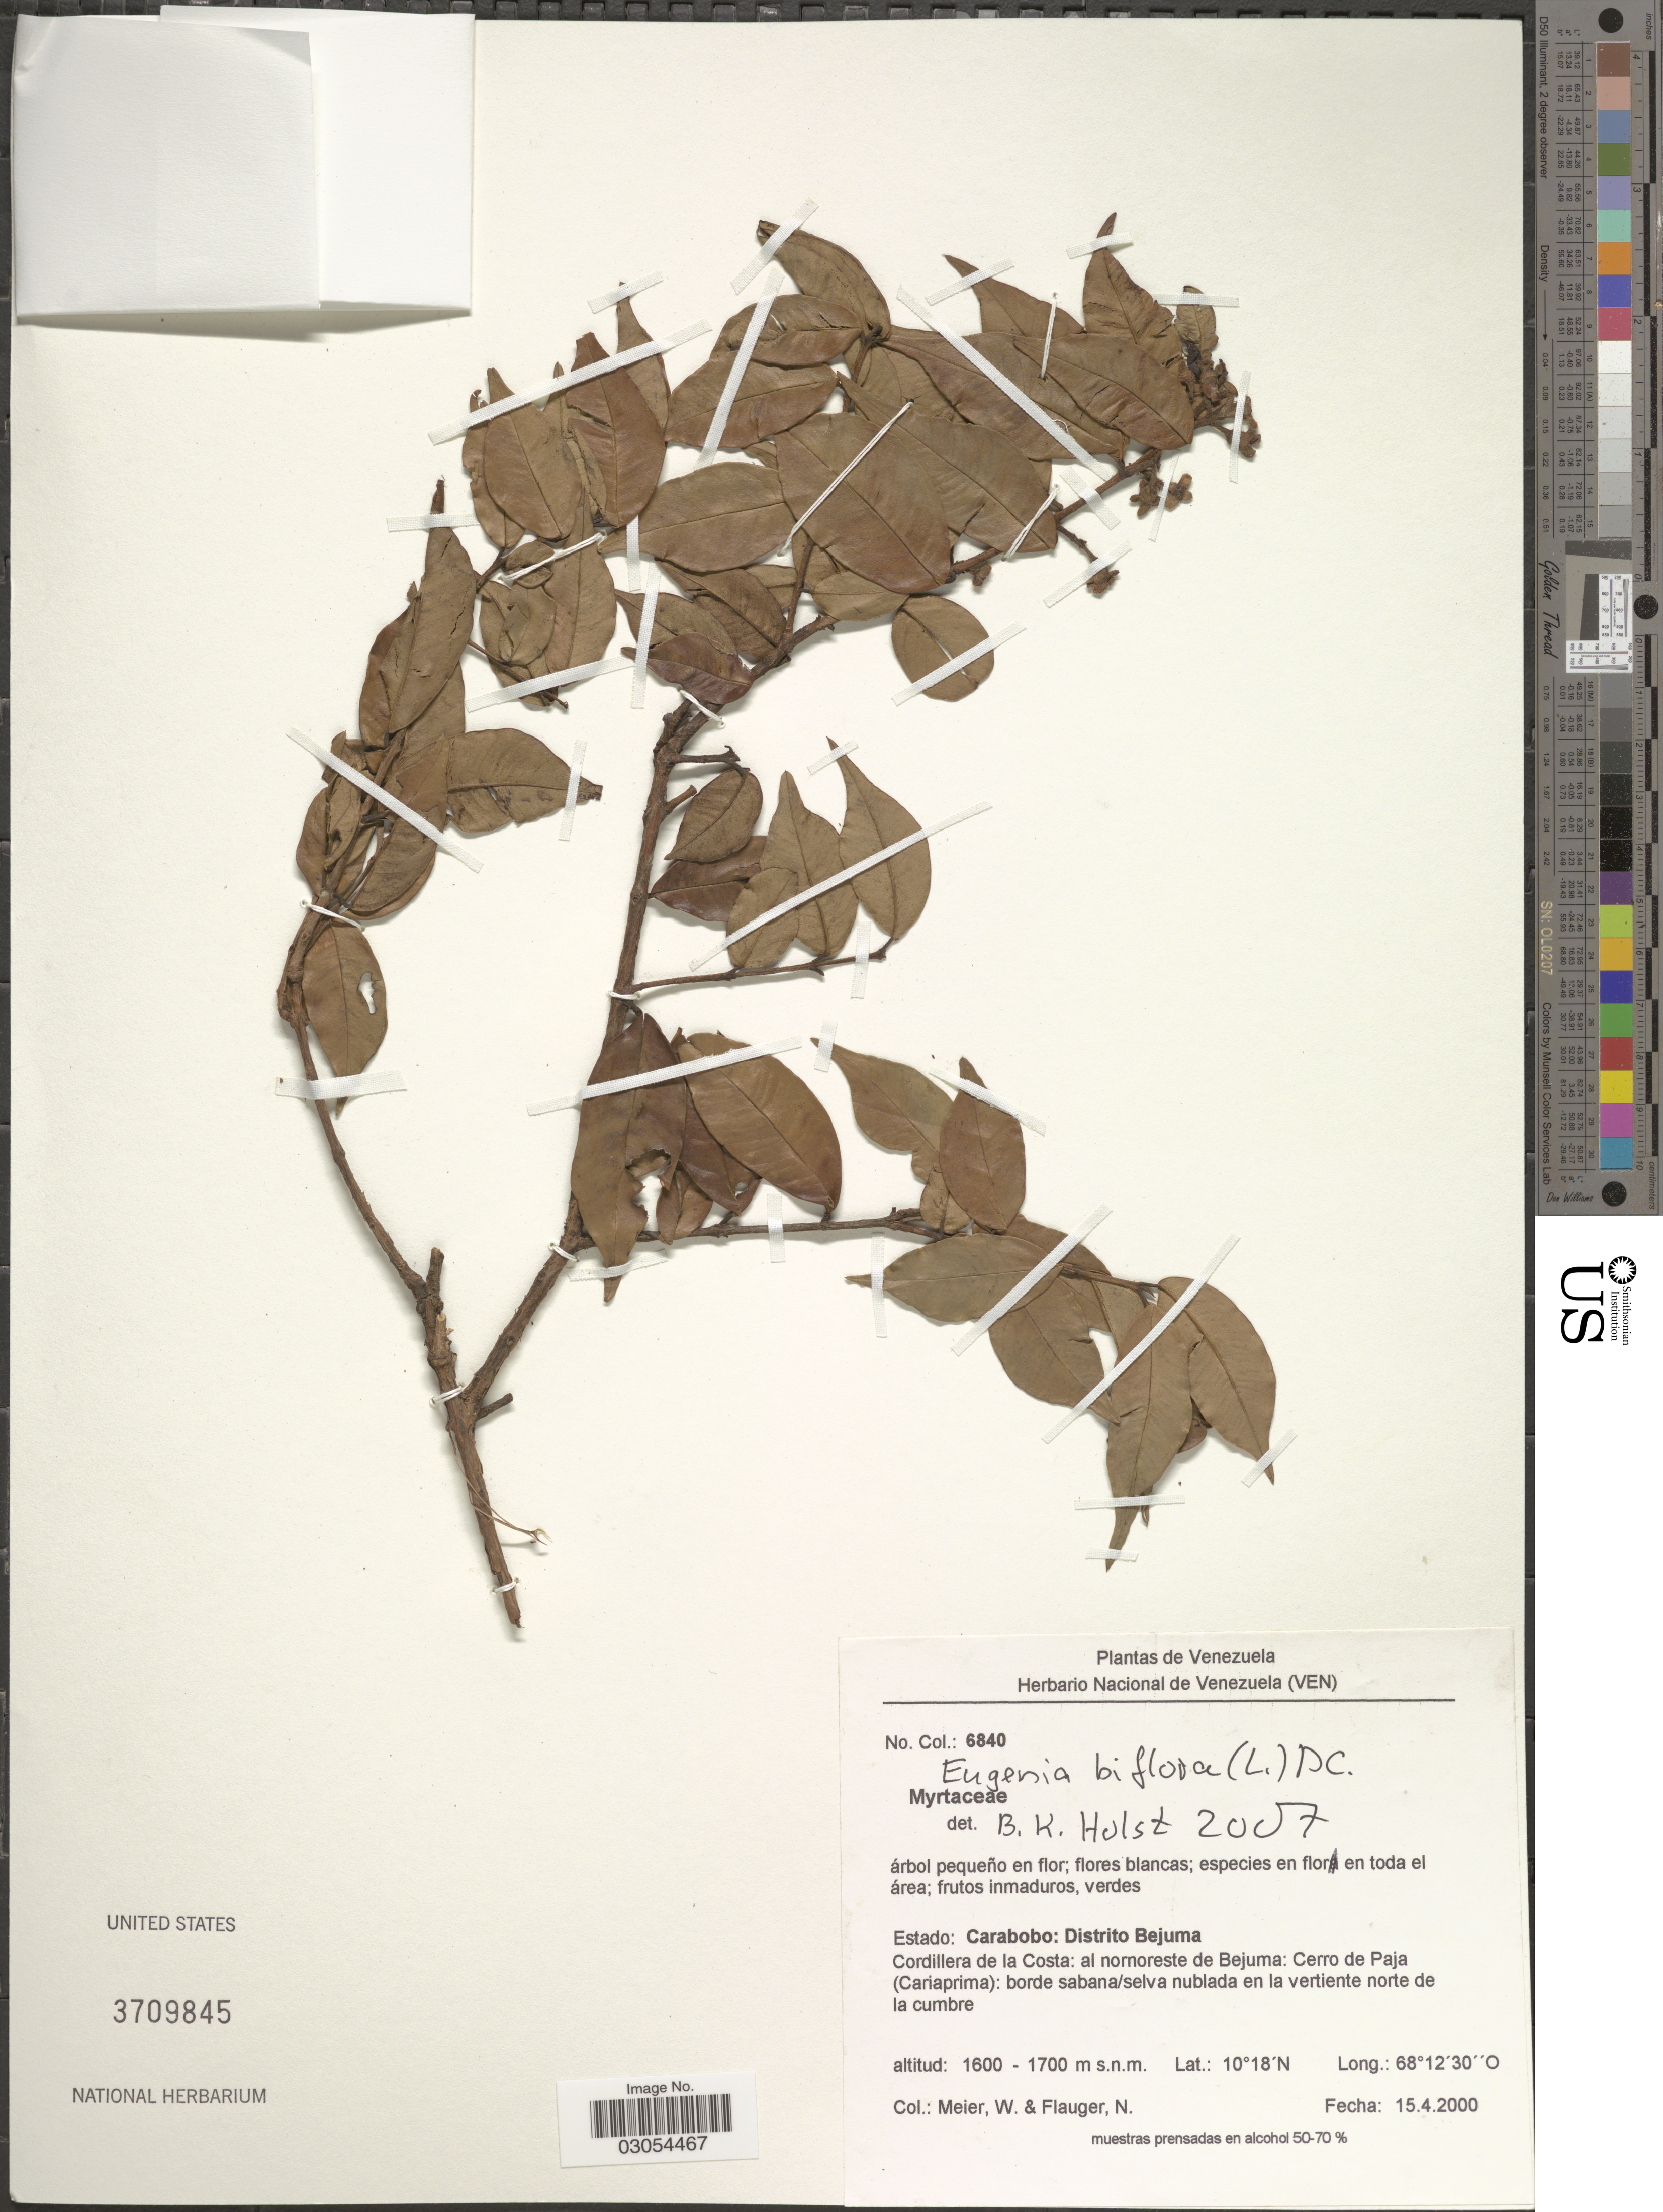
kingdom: Plantae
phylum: Tracheophyta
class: Magnoliopsida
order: Myrtales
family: Myrtaceae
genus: Eugenia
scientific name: Eugenia biflora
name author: (L.) DC.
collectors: W. Meier & N. Flauger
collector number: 6840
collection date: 2000-04-15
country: Venezuela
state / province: Carabobo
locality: Distrito Bejuma. Cordillera de la Costa: al nornoreste de Bejuma: Cerro de Paja (Cariaprima); borde sabana/selva nublada en la vertiente norte de la cumbre.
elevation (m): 1600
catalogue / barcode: US 3709845